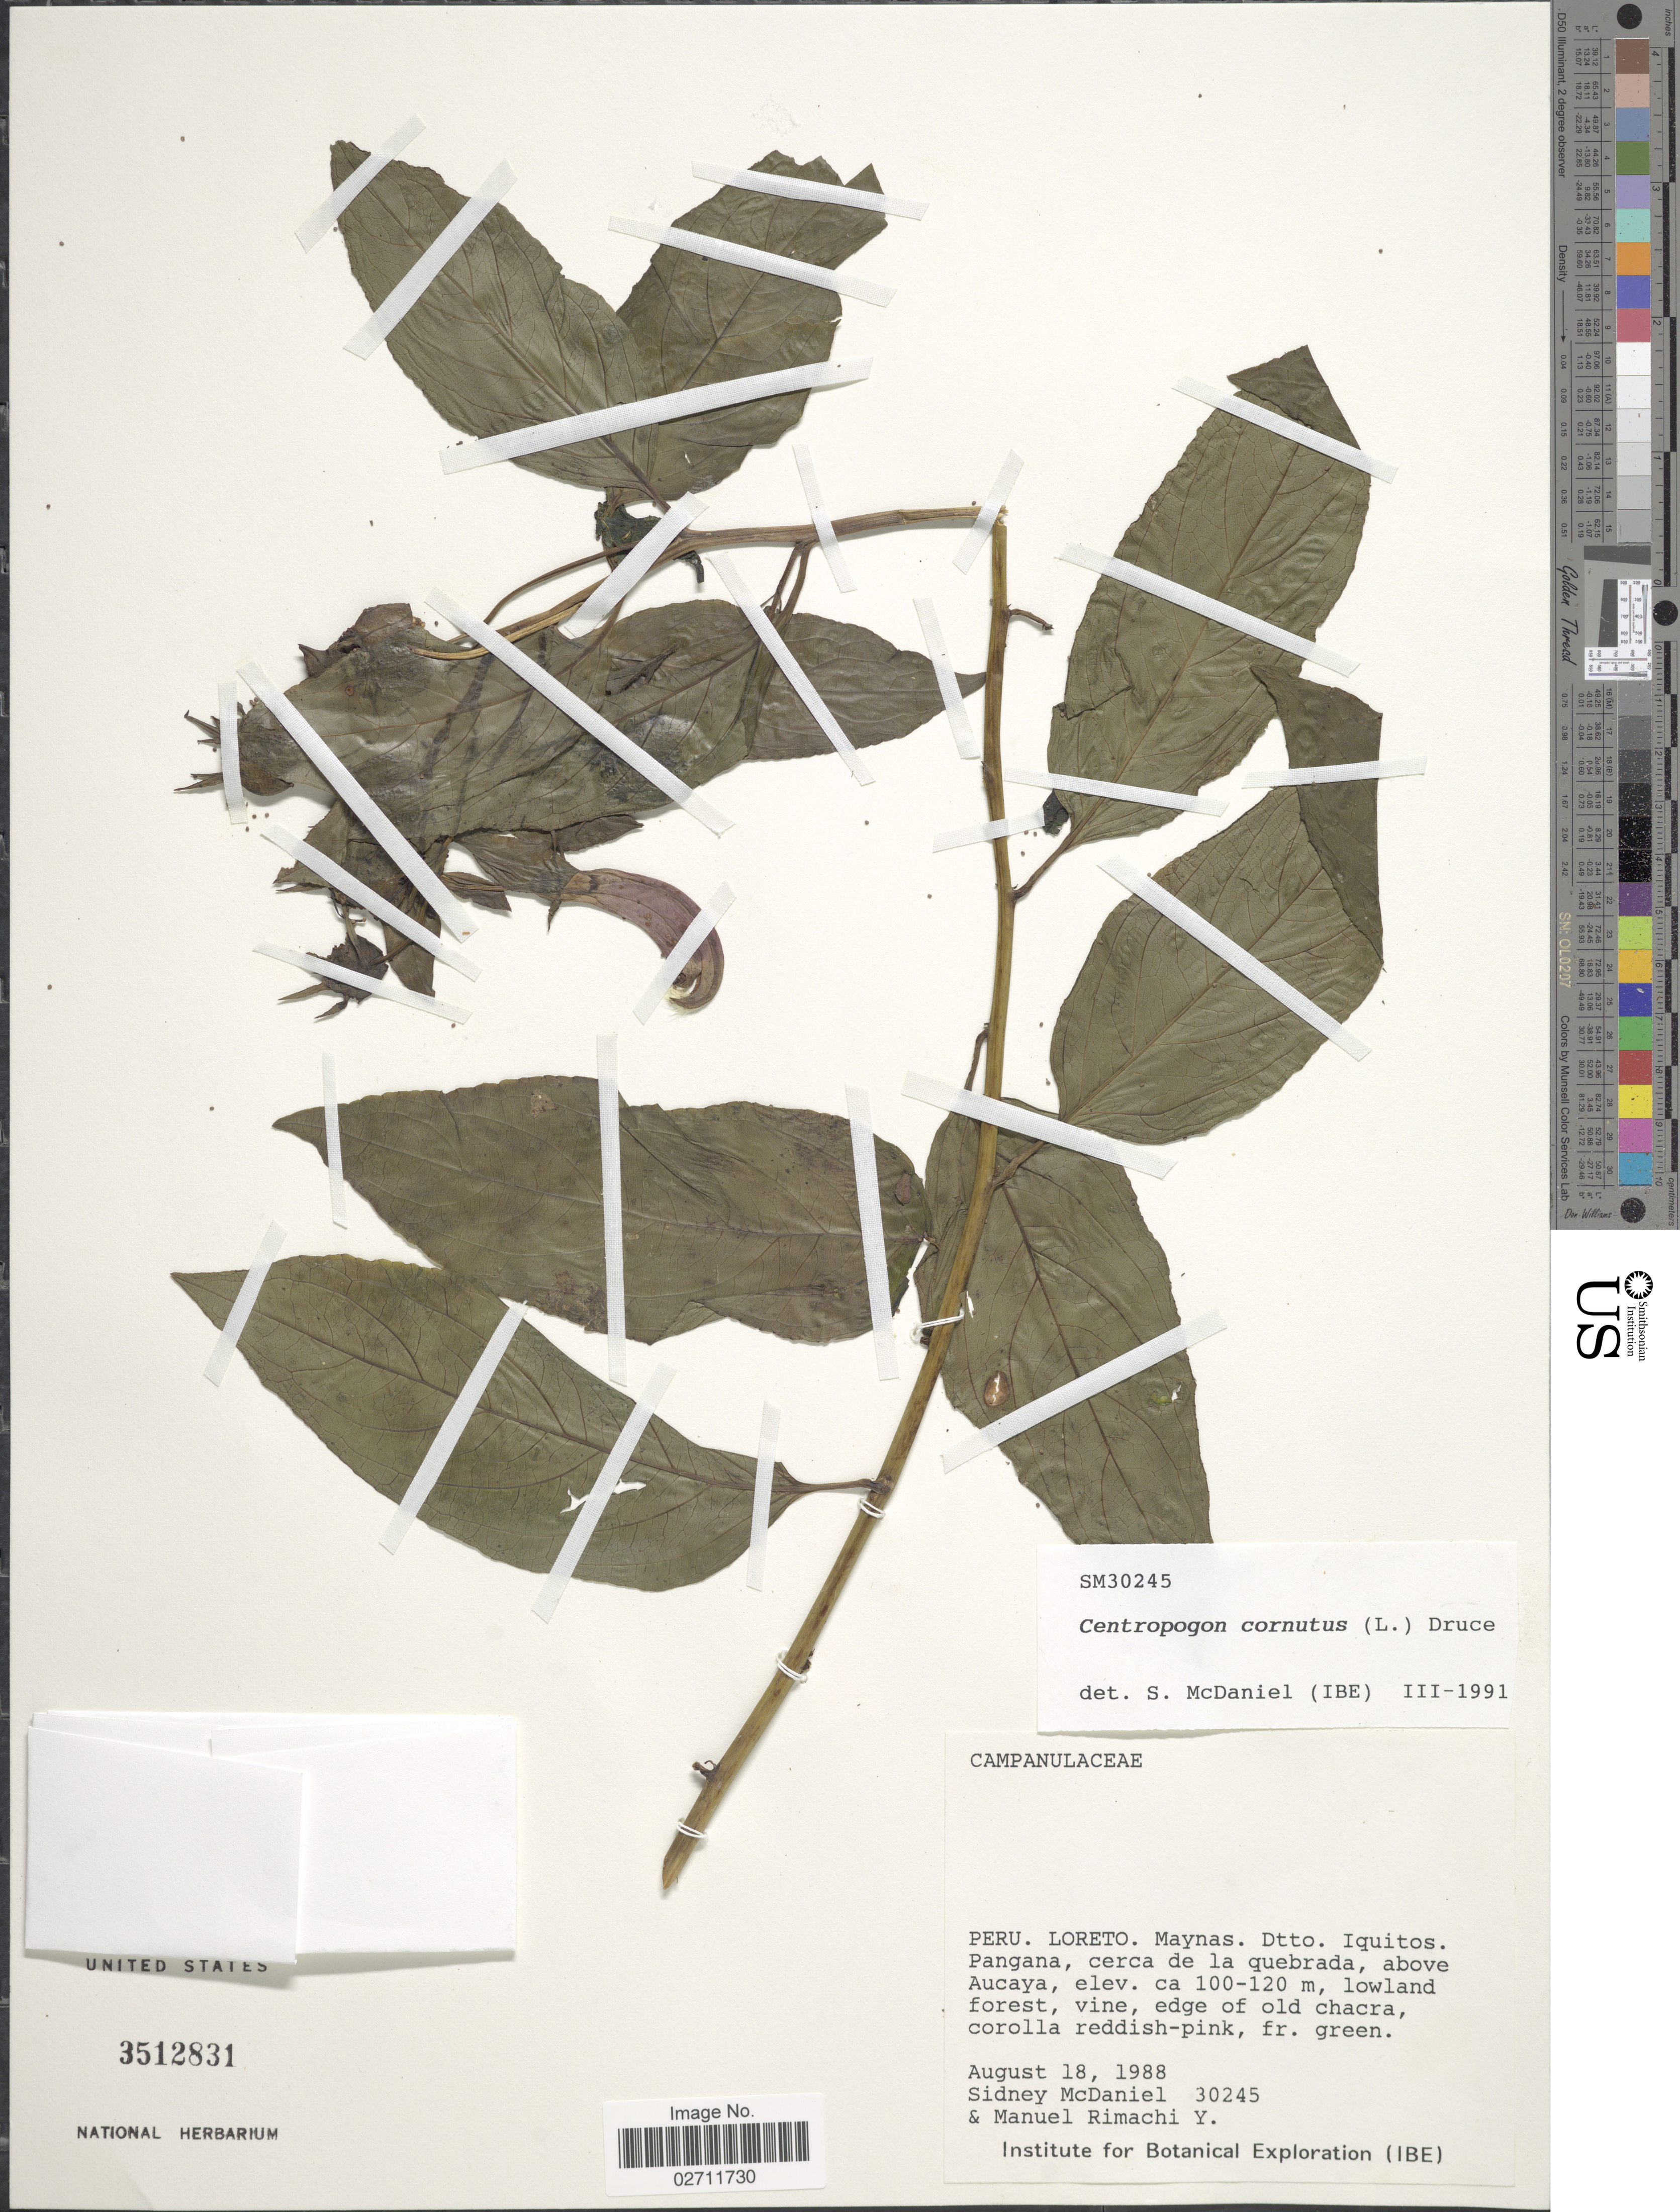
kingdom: Plantae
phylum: Tracheophyta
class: Magnoliopsida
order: Asterales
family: Campanulaceae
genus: Centropogon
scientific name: Centropogon cornutus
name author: (L.) Druce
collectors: S. McDaniel & M. Rimachi Y.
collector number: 30245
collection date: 1988-08-18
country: Peru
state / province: Loreto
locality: Maynas. Dtto. Iquitos. Pangana, cerca de la quebrada above Aucaya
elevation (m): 100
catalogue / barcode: US 3512831